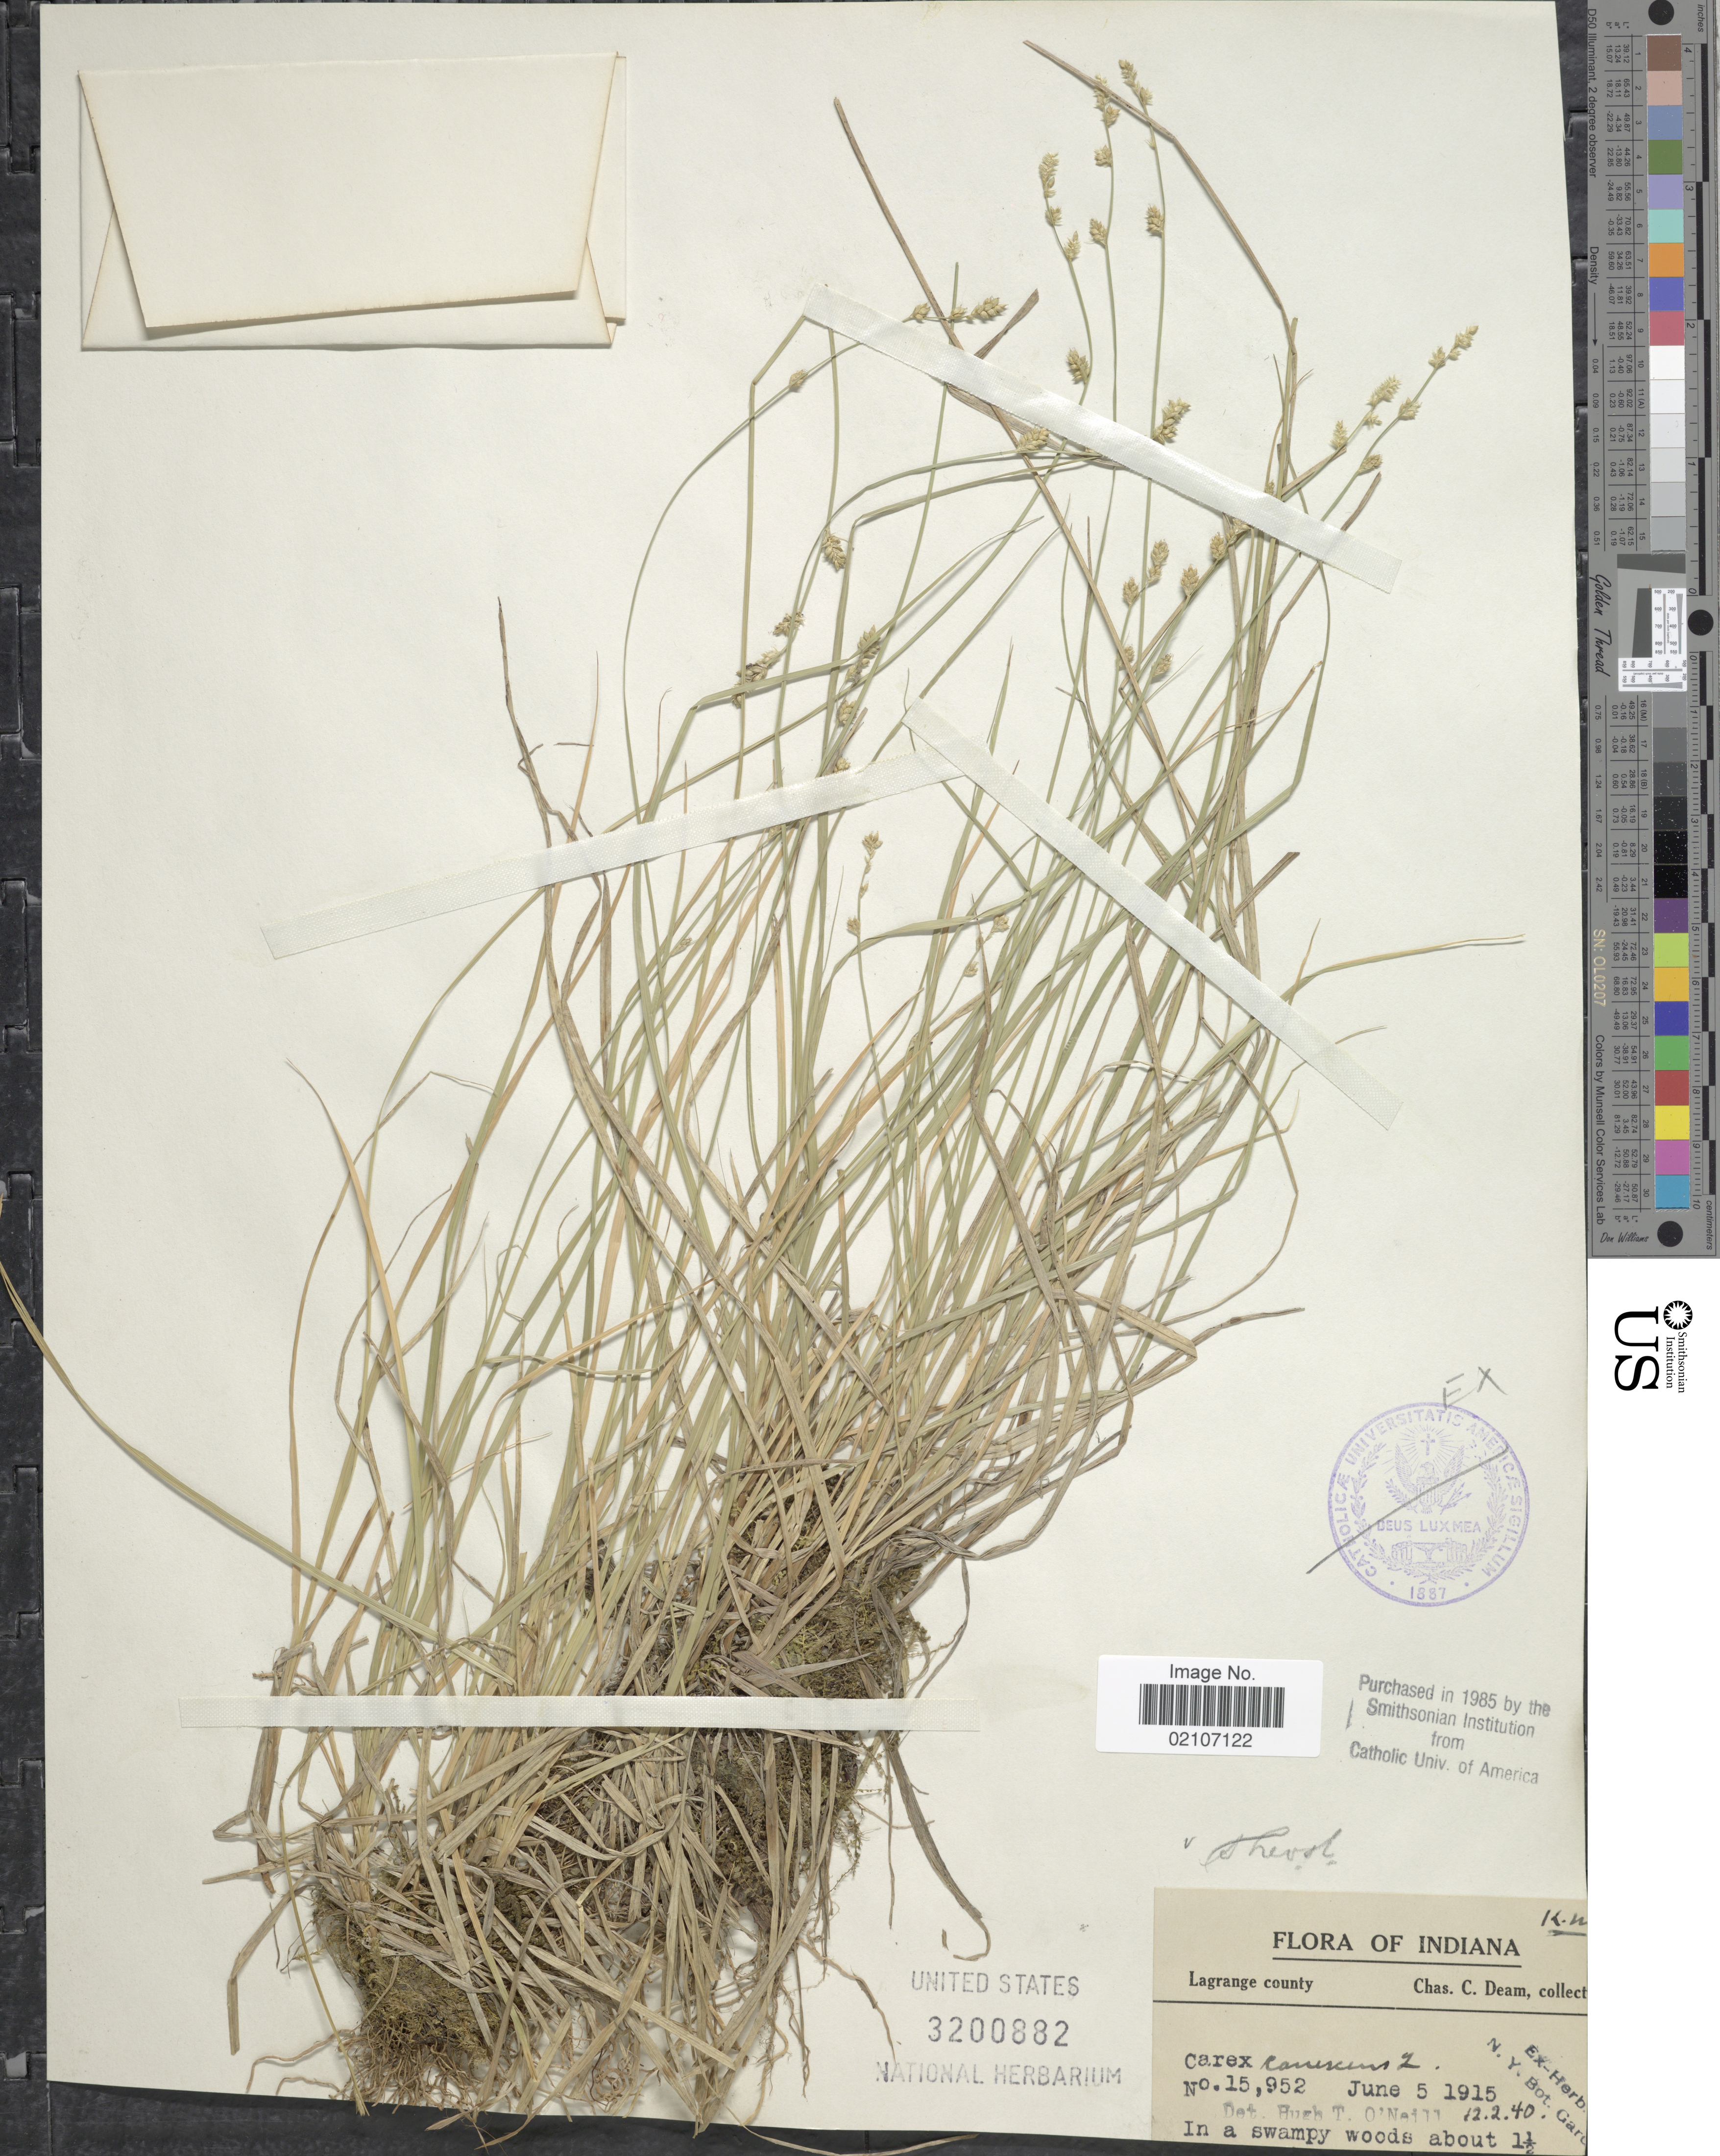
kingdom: Plantae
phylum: Tracheophyta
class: Liliopsida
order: Poales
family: Cyperaceae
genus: Carex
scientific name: Carex canescens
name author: L.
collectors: C. C. Deam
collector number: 15952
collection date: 1915-06-05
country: United States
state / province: Indiana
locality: Lagrange County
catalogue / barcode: US 3200882